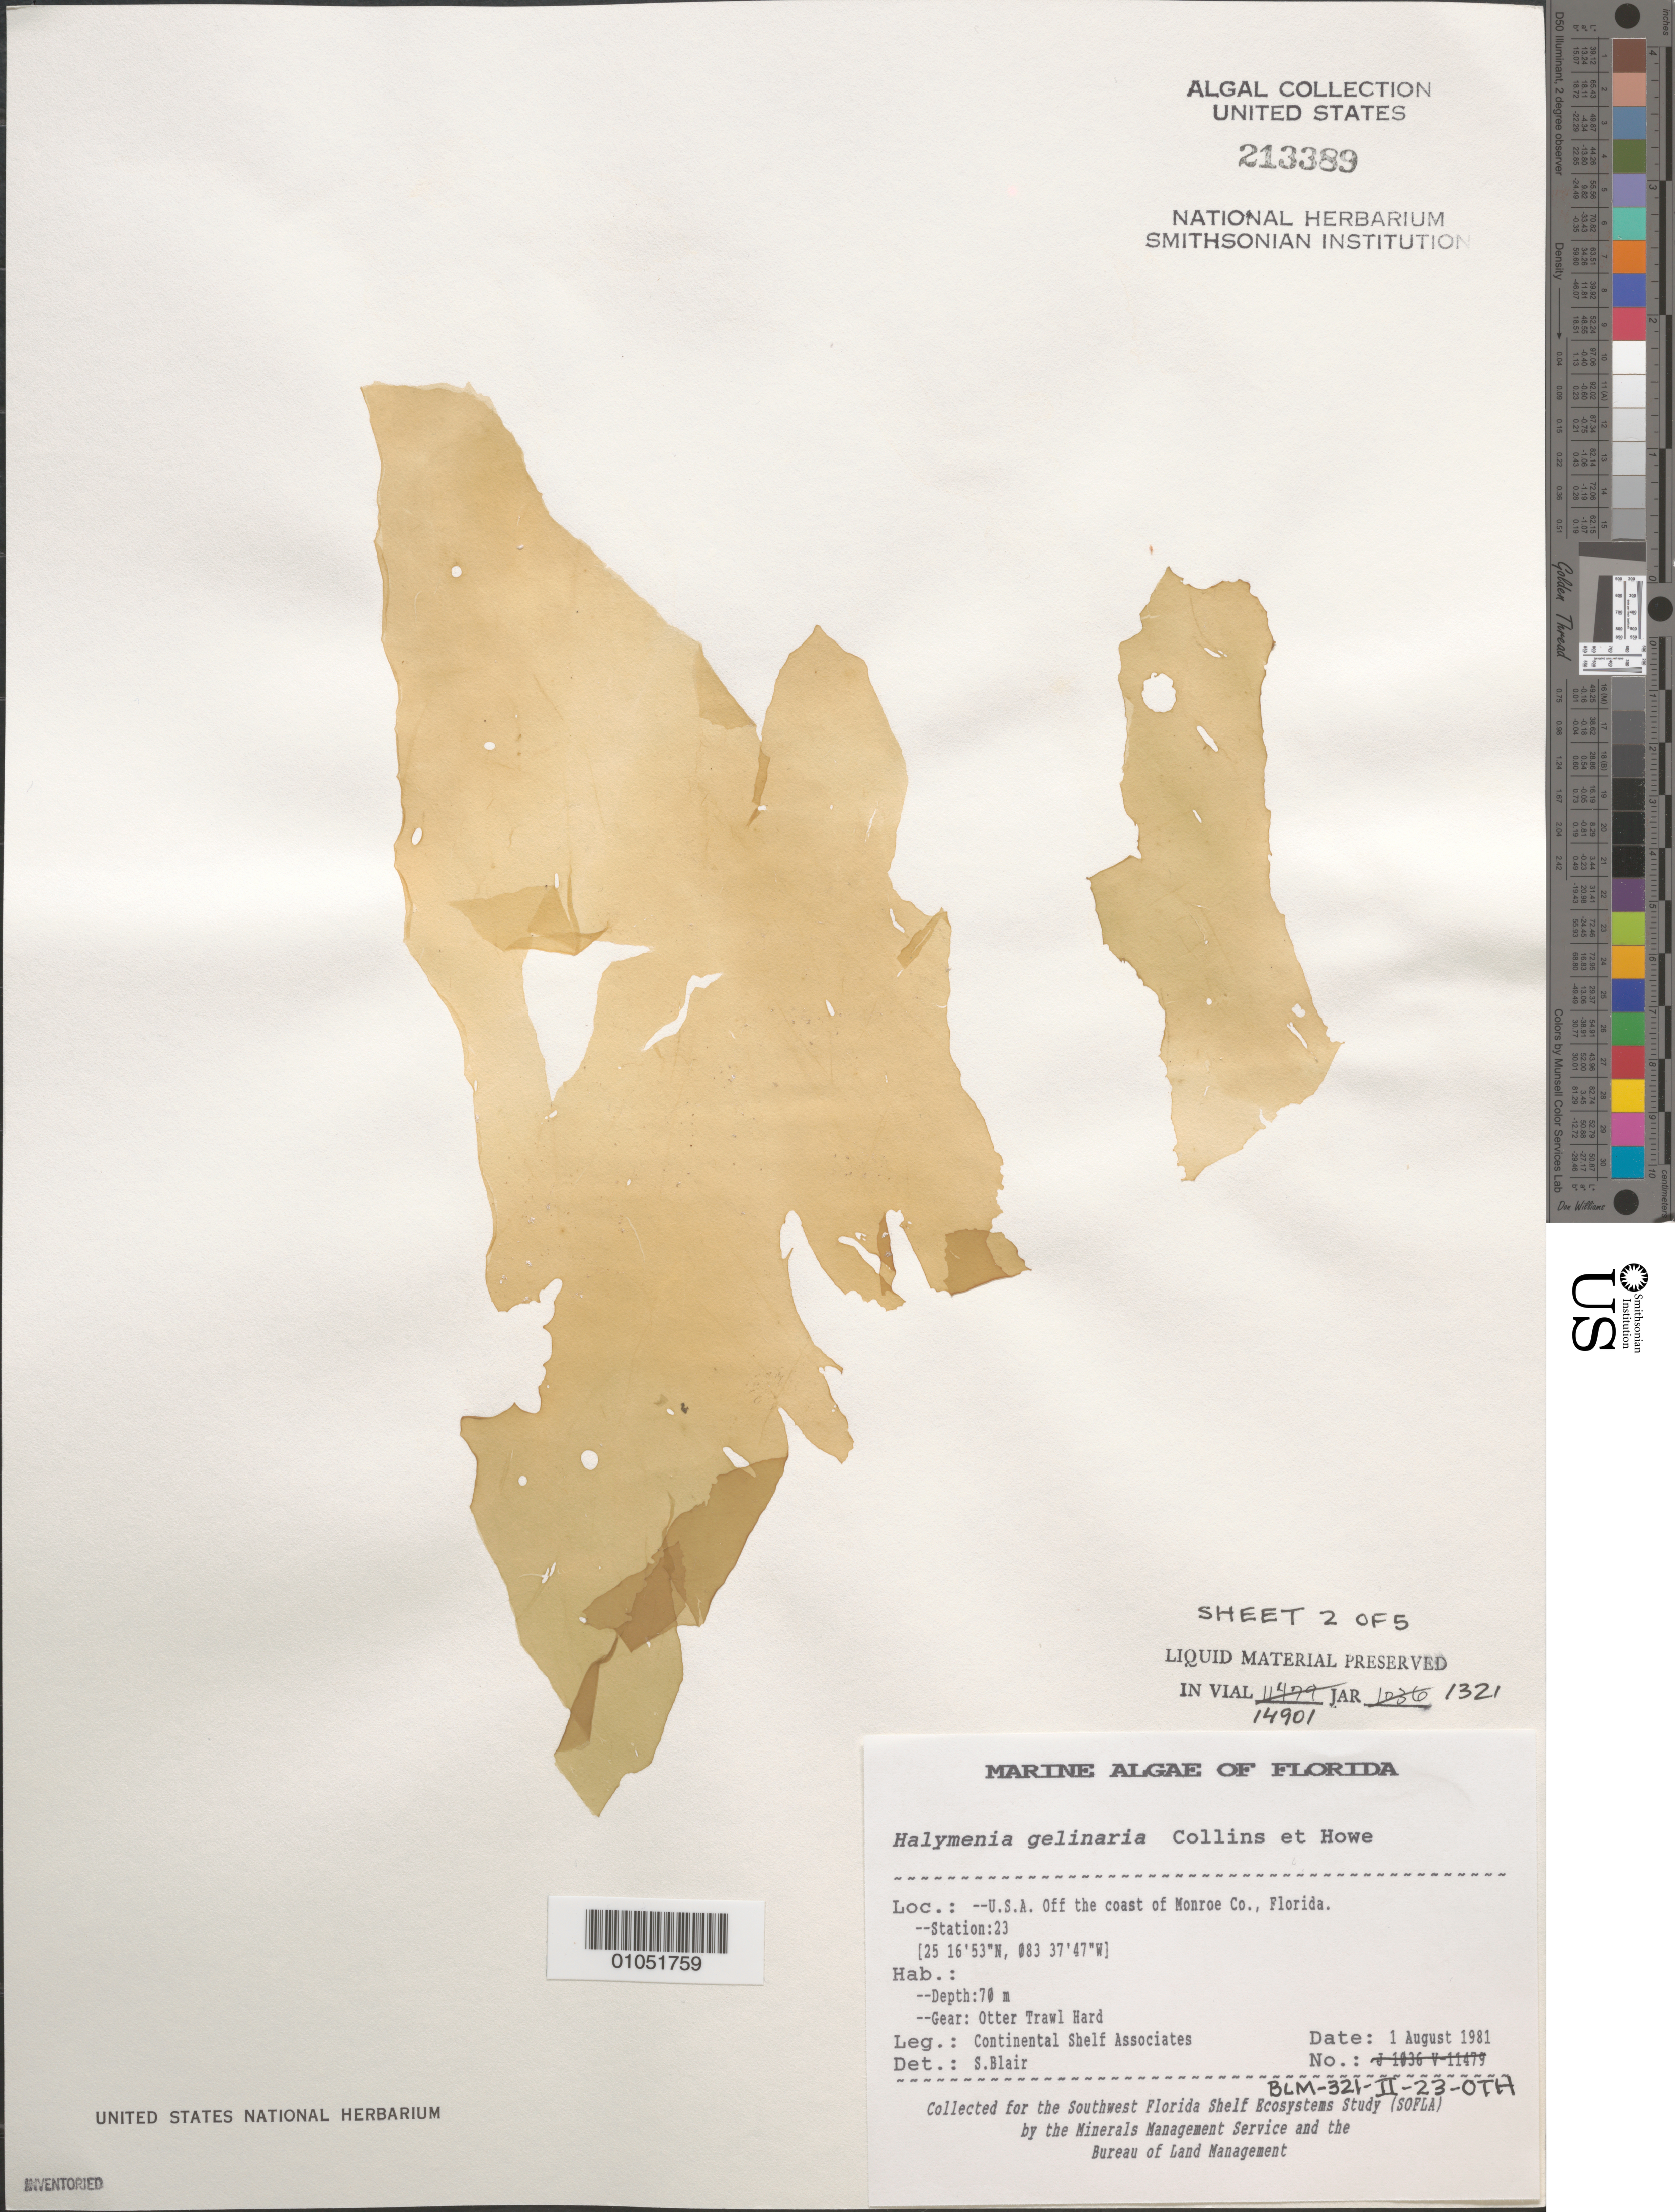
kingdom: Plantae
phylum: Rhodophyta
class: Florideophyceae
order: Halymeniales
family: Halymeniaceae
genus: Halymenia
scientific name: Halymenia floridana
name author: J. Agardh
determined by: Algae name updating Project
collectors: Continental Shelf Associates for the MMS/BLM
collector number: BLM-321-II-23-OTH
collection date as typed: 01 Aug 1981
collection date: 1981-08-01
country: United States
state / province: Florida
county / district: Monroe County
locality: Gulf of Mexico off the coast of Monroe County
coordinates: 25 16'53"N, 83 37'47"W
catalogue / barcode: US 213389